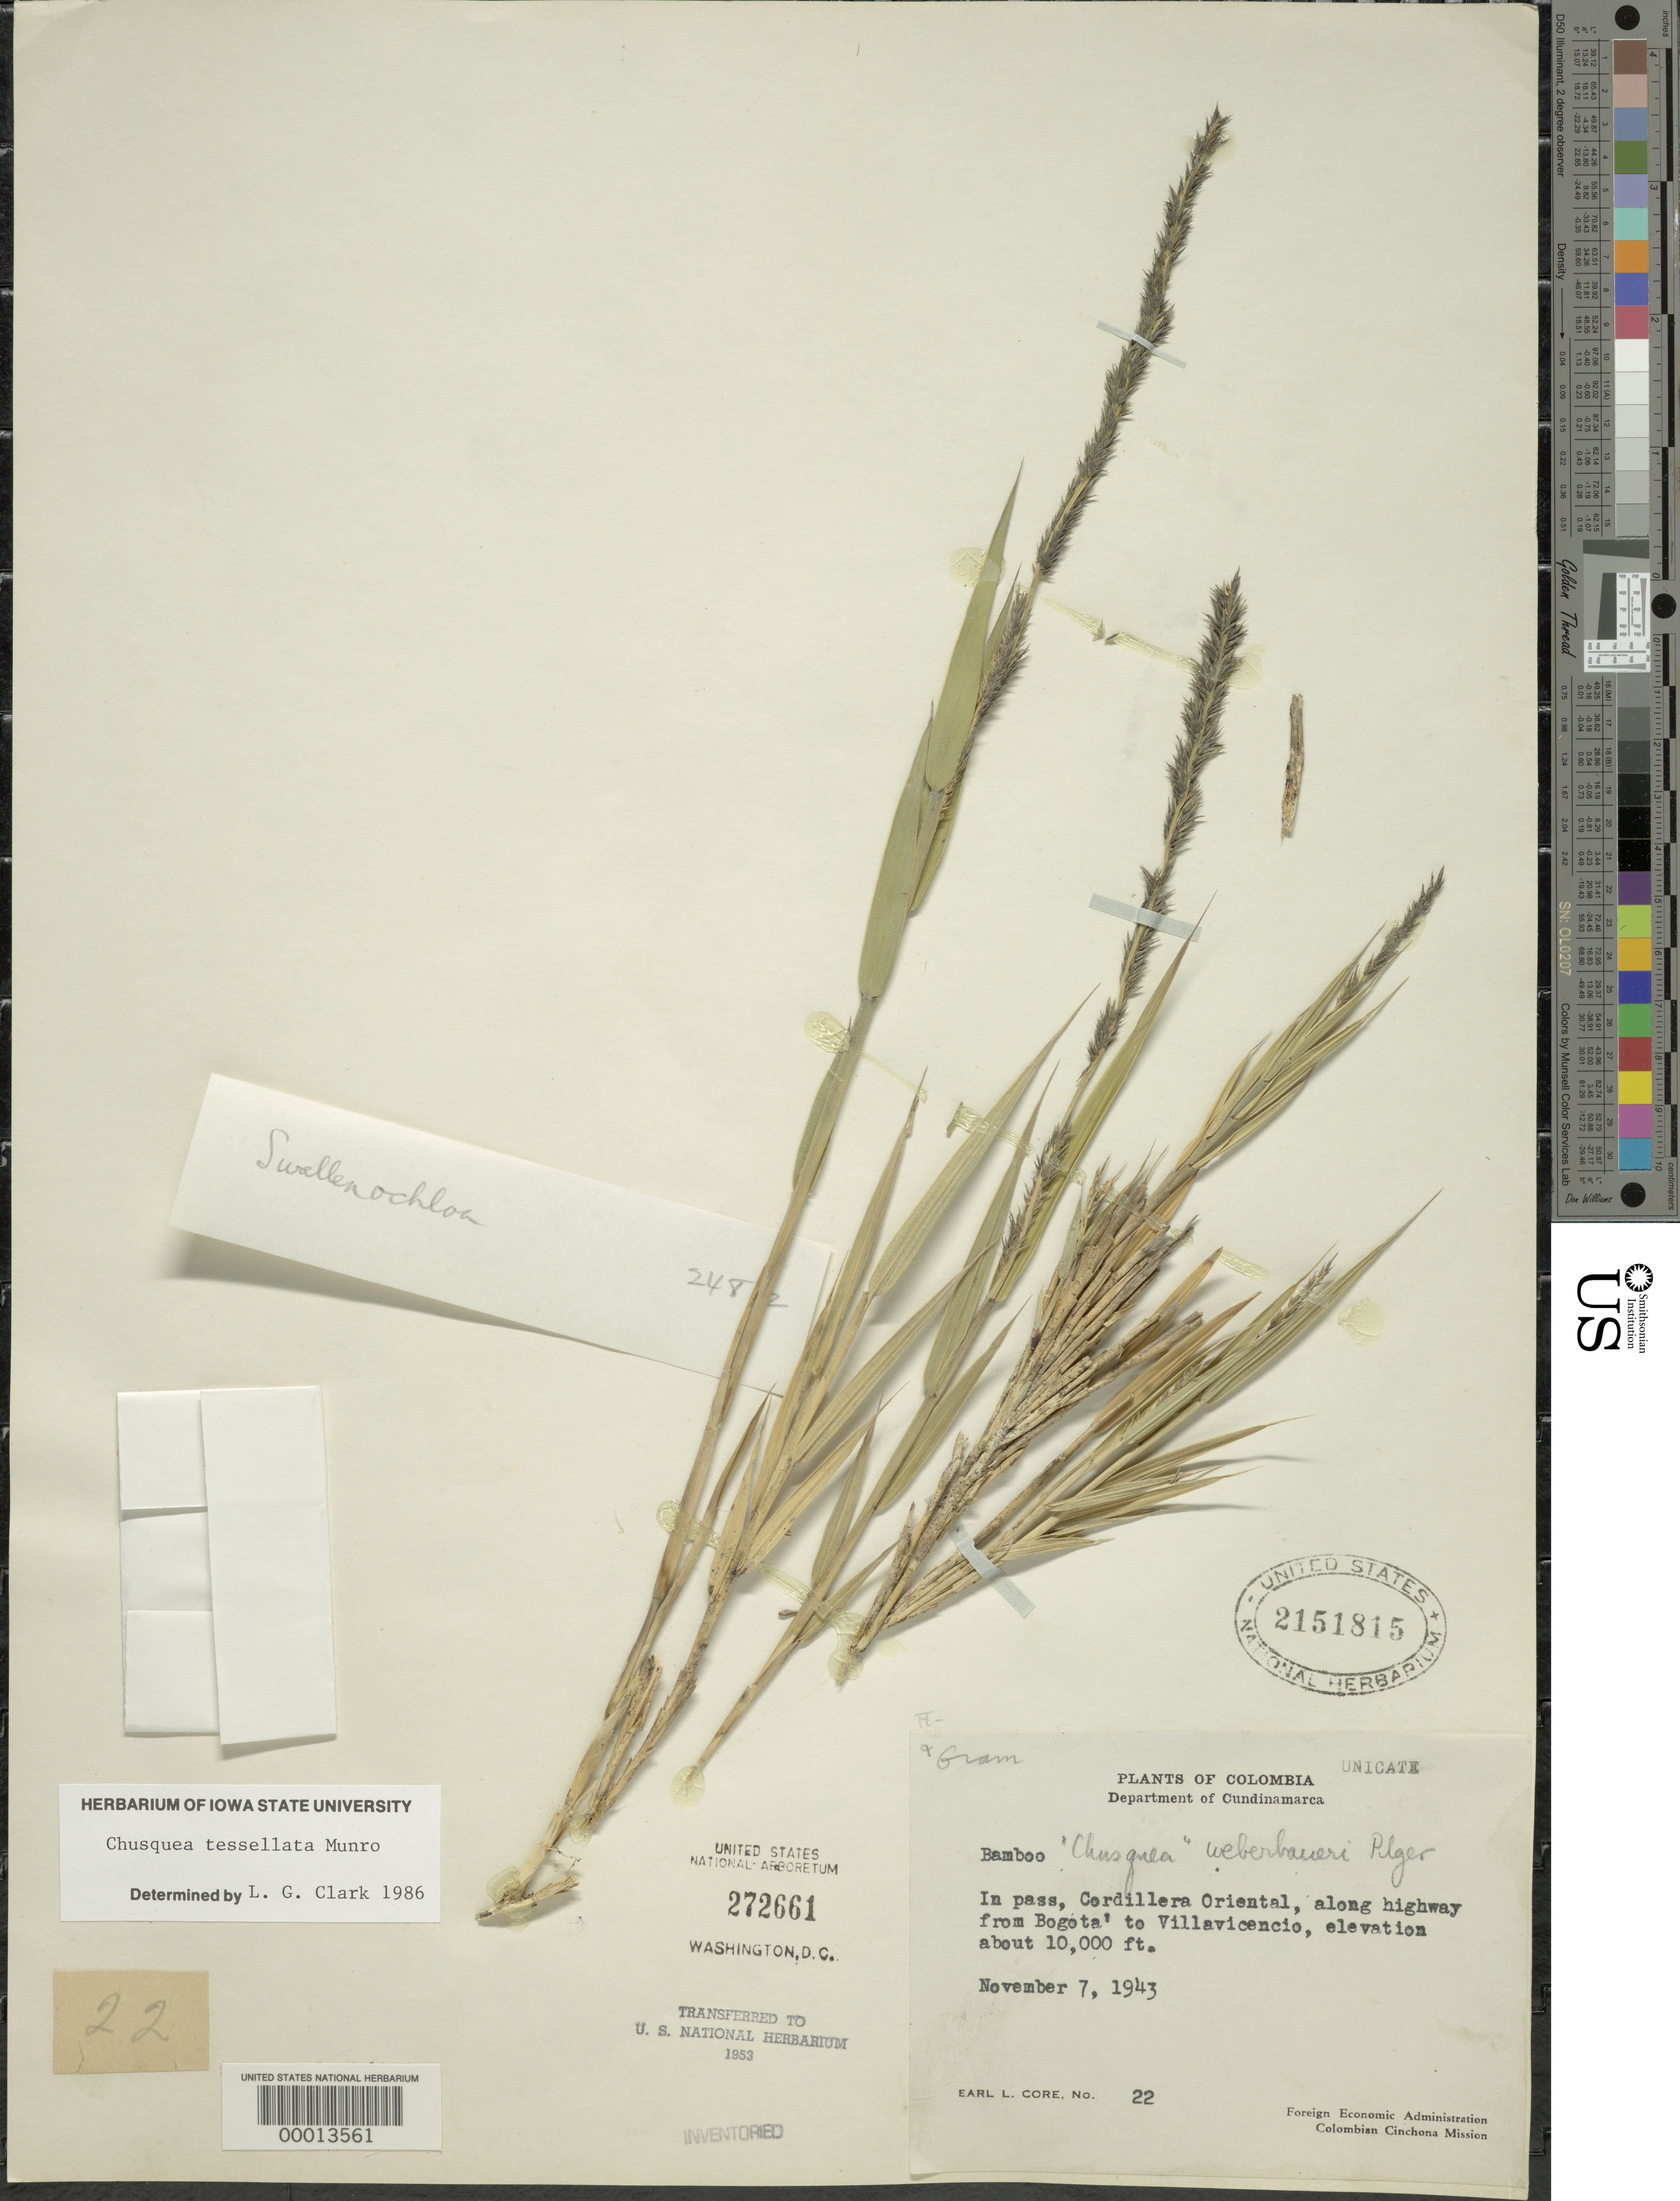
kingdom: Plantae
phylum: Tracheophyta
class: Liliopsida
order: Poales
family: Poaceae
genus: Chusquea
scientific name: Chusquea tessellata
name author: Munro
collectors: E. L. Core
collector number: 22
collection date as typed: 07 Nov 1943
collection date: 1943-11-07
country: Colombia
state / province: Bogota D.C. / Cundinamarca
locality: Bogota/Villa Vicencia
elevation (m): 3050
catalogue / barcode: US 2151815